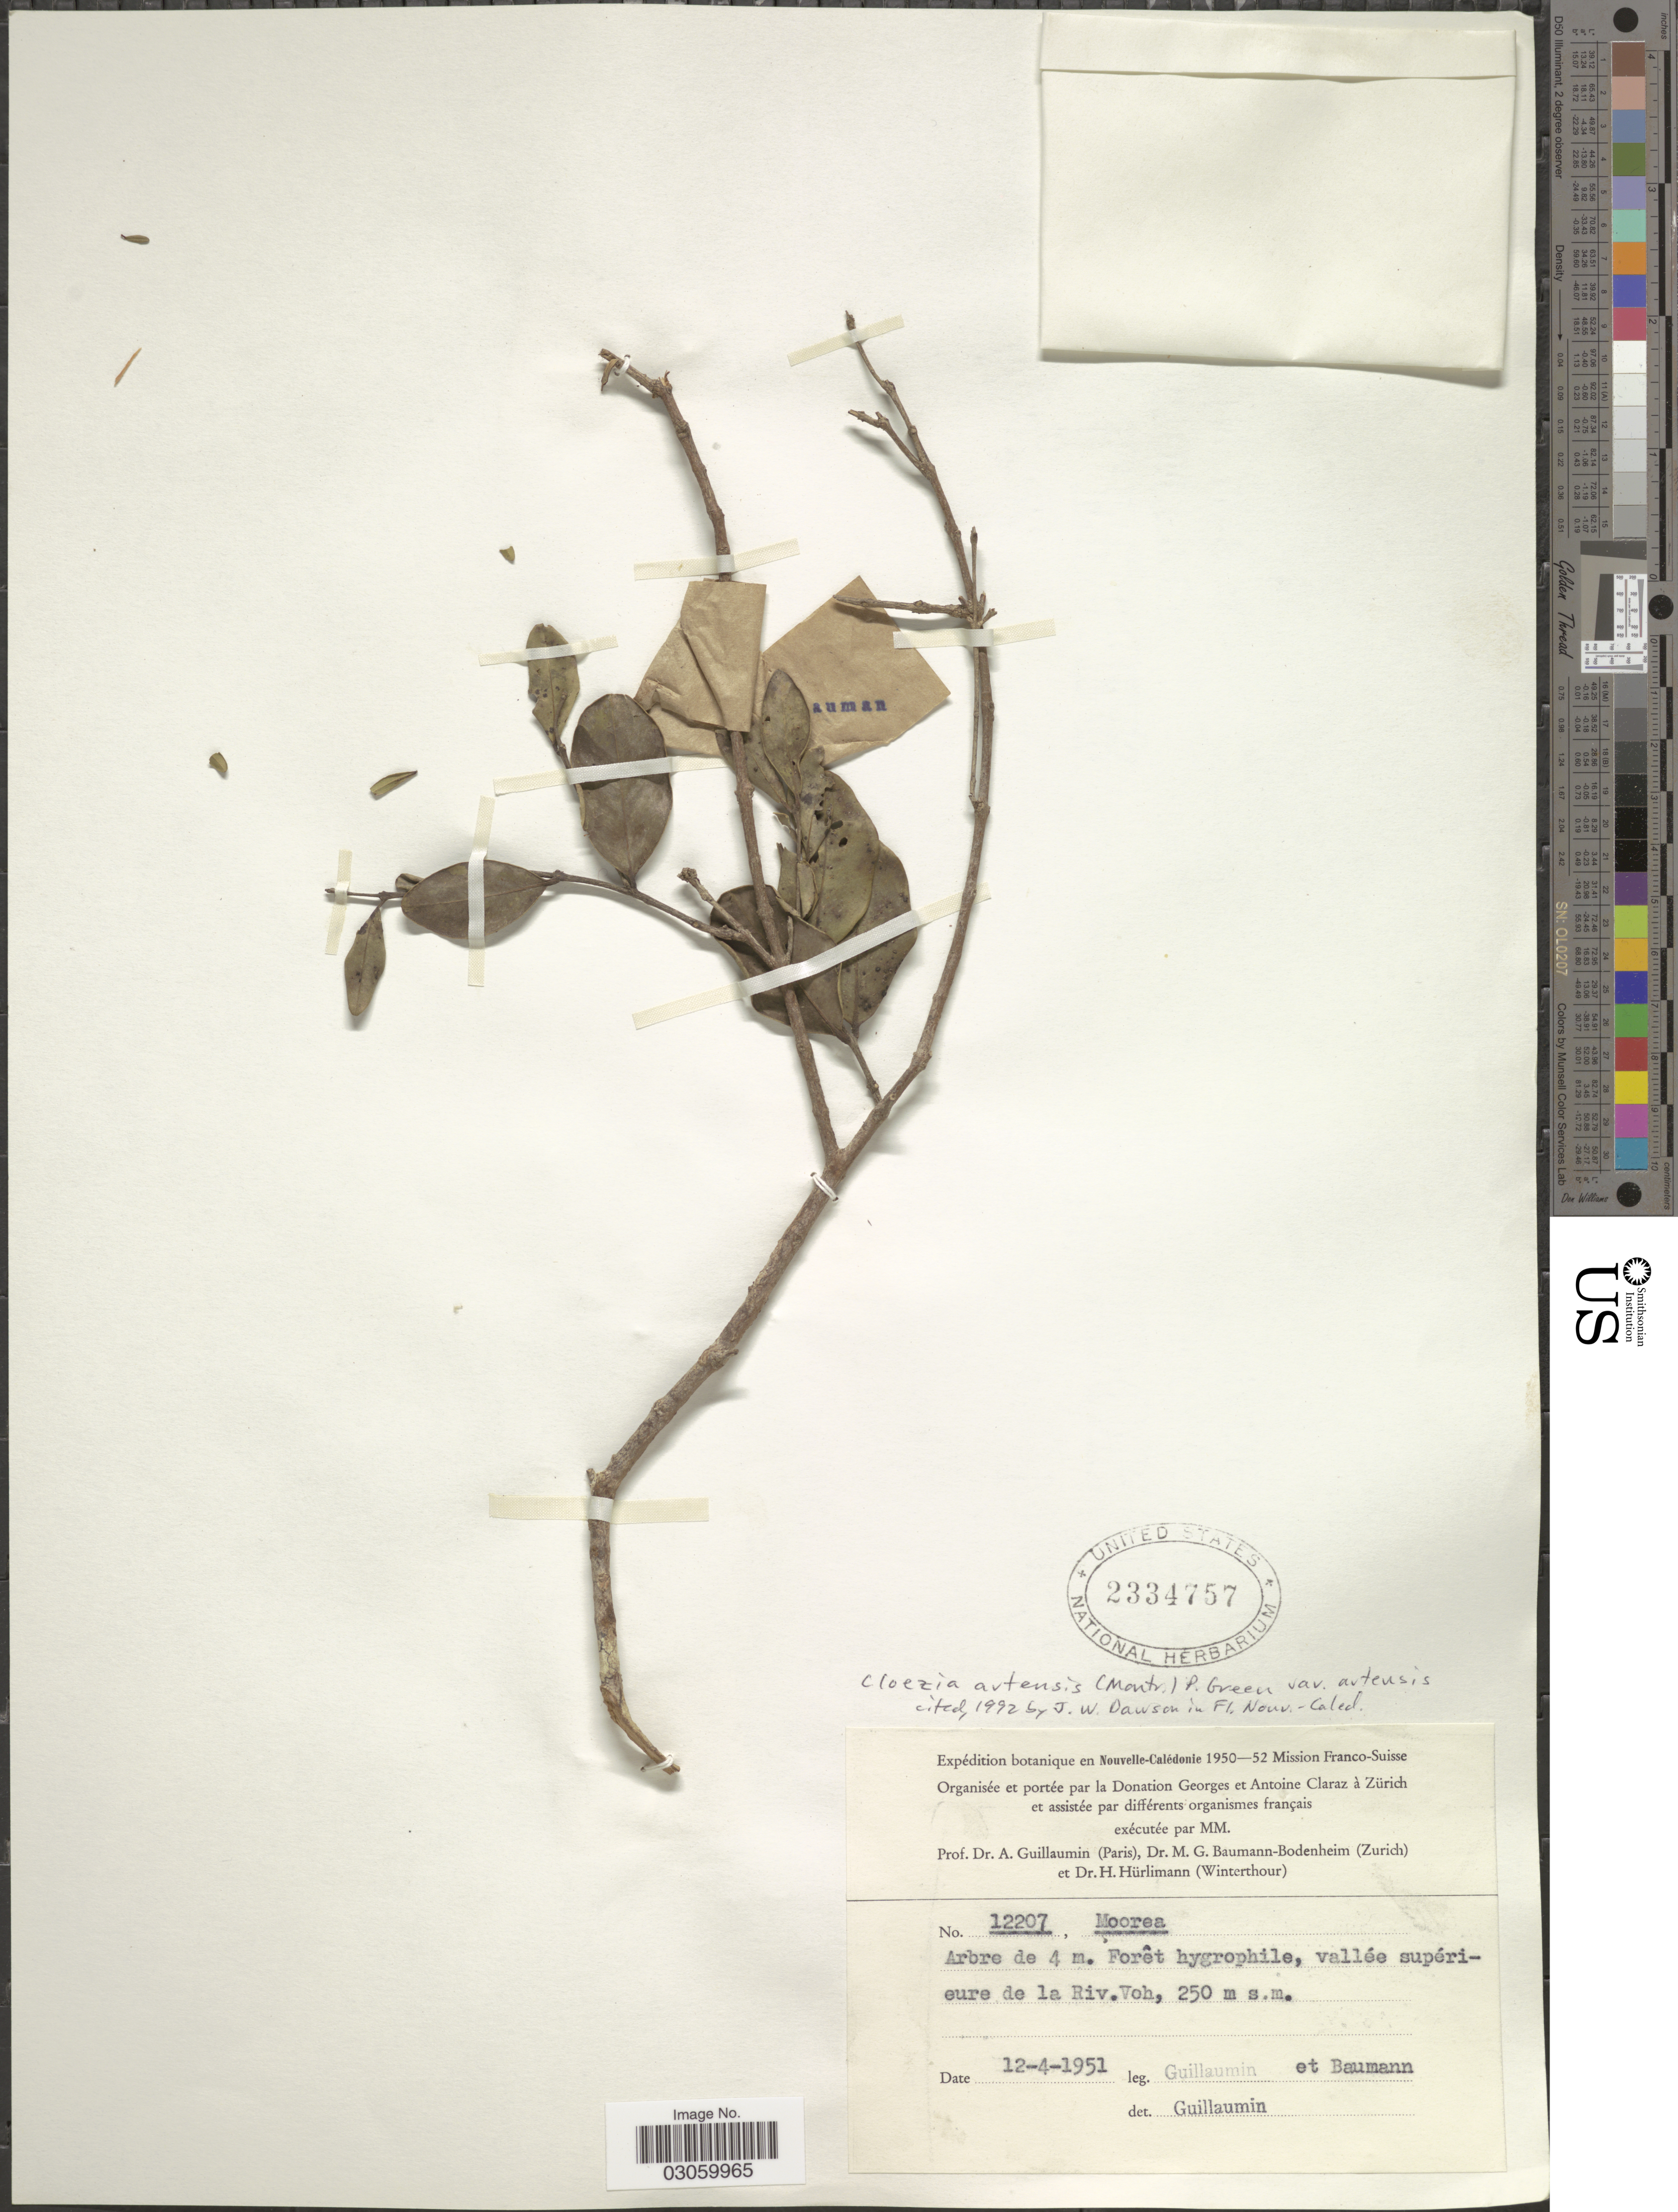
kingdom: Plantae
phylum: Tracheophyta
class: Magnoliopsida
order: Myrtales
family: Myrtaceae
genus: Cloezia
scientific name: Cloezia artensis var. artensis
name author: J.W. Dawson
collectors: A. Guillaumin & M. G. Baumann-Bodenheim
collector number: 12207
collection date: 1951-04-12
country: New Caledonia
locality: Nouvelle-Calédonie, Forêt hygrophile, vallée supérieure de la Riv. Voh.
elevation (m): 250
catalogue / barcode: US 2334757